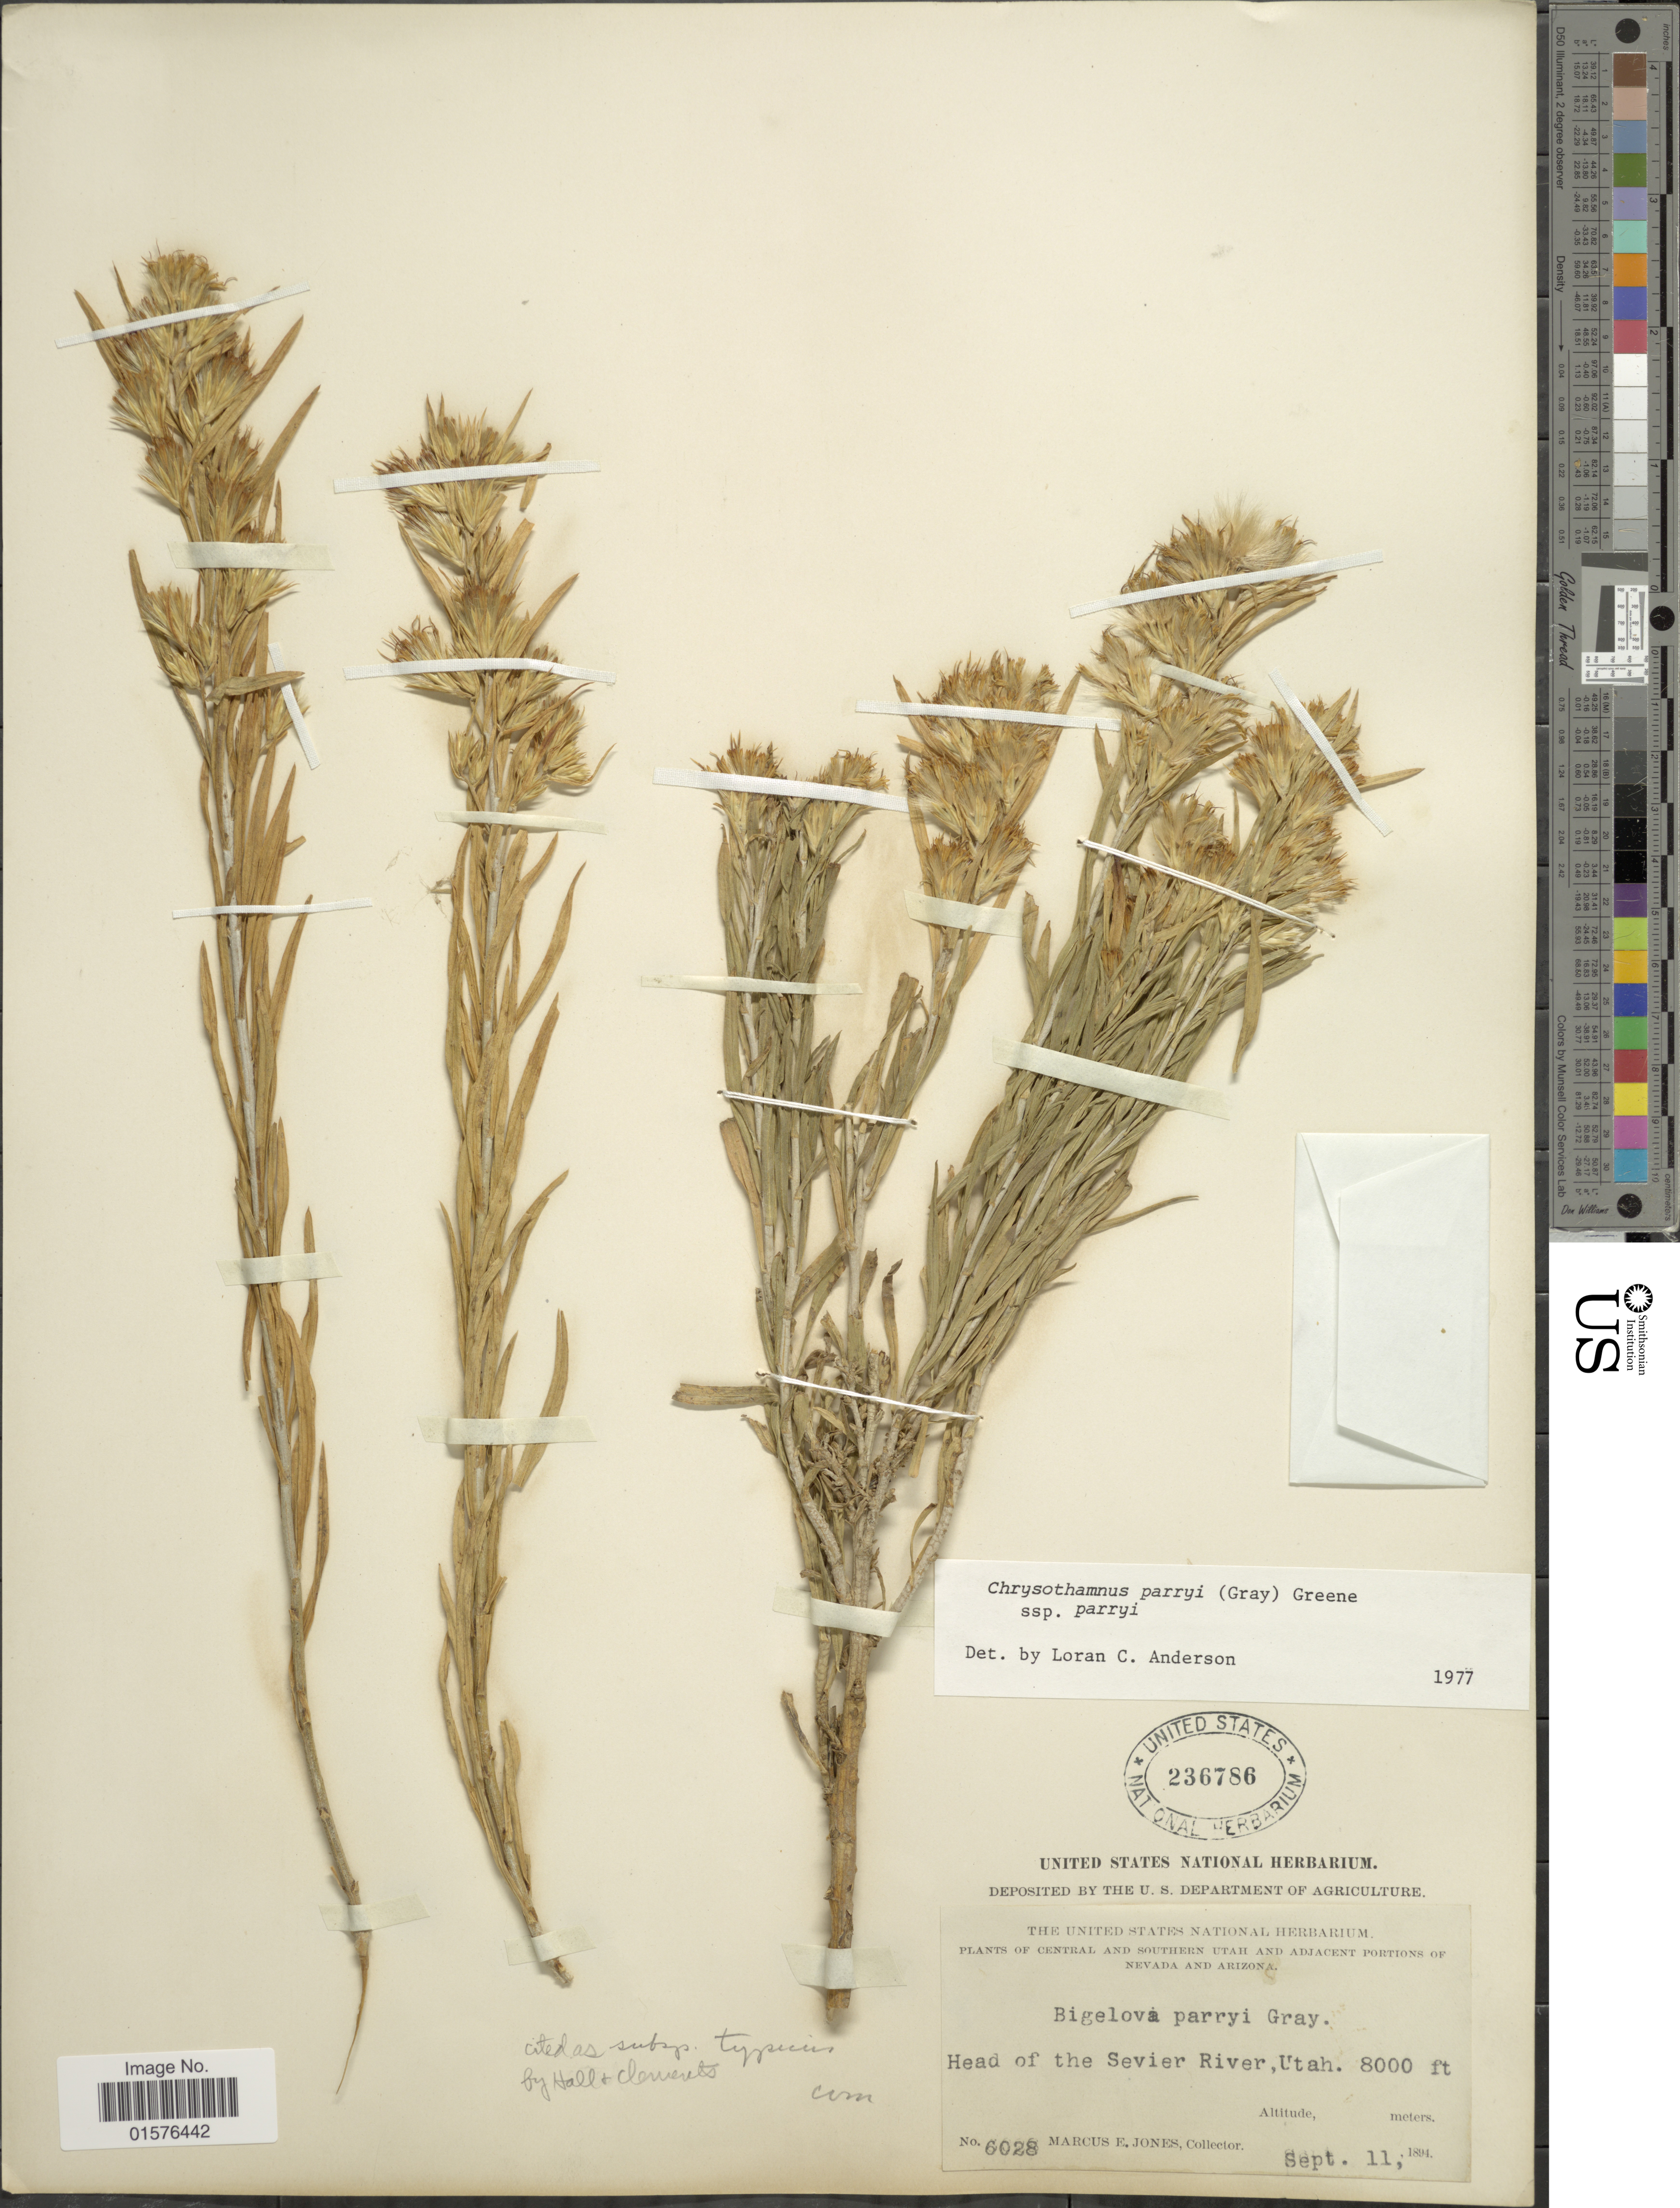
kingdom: Plantae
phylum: Tracheophyta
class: Magnoliopsida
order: Asterales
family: Asteraceae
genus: Ericameria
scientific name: Ericameria parryi var. parryi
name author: (A. Gray) G.L. Nesom & G.I. Baird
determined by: Urbatsch, Lowell E., Curator (LSU), Louisiana State University (UNITED STATES)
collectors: M. E. Jones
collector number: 6028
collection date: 1894-09-11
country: United States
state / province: Utah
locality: Central and Southern Utah, head of the Sevier River.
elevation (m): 2438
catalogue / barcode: US 236786